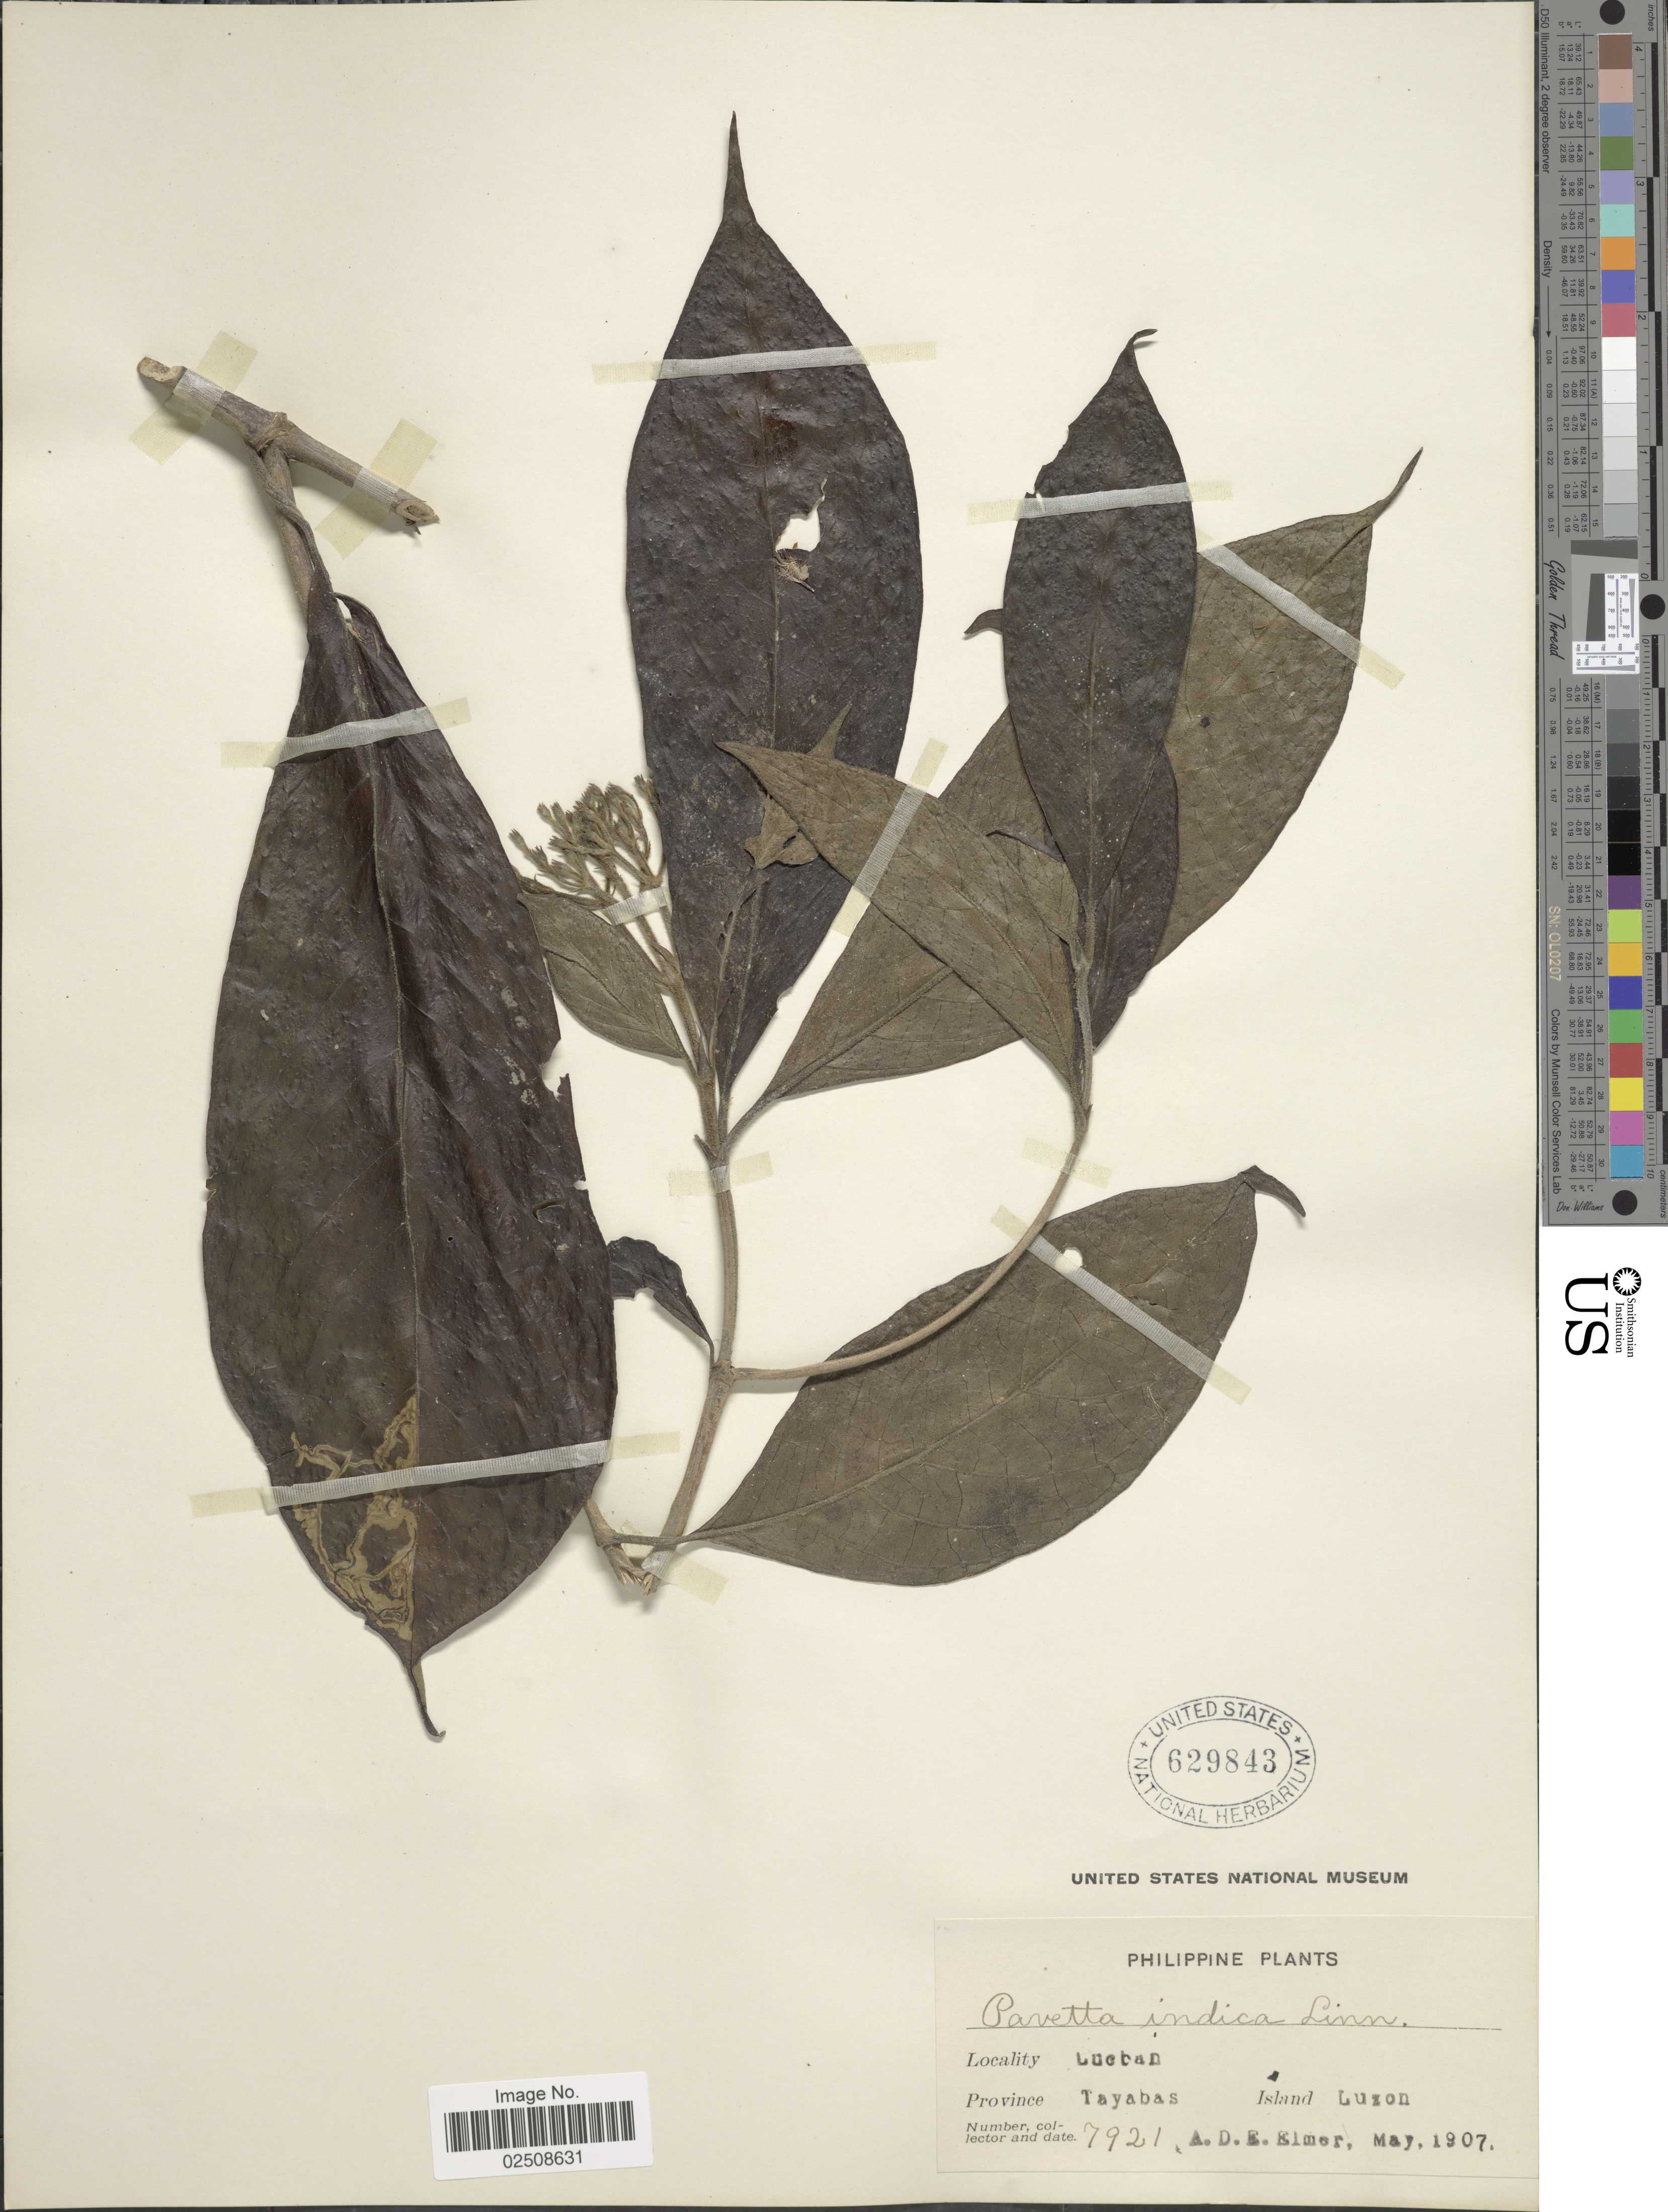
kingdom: Plantae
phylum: Tracheophyta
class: Magnoliopsida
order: Gentianales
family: Rubiaceae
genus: Pavetta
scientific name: Pavetta indica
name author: L.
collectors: A. D. E. Elmer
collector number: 7921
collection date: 1907-05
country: Philippines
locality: Lucban. Province Tayabas. Island Luzon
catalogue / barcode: US 629843